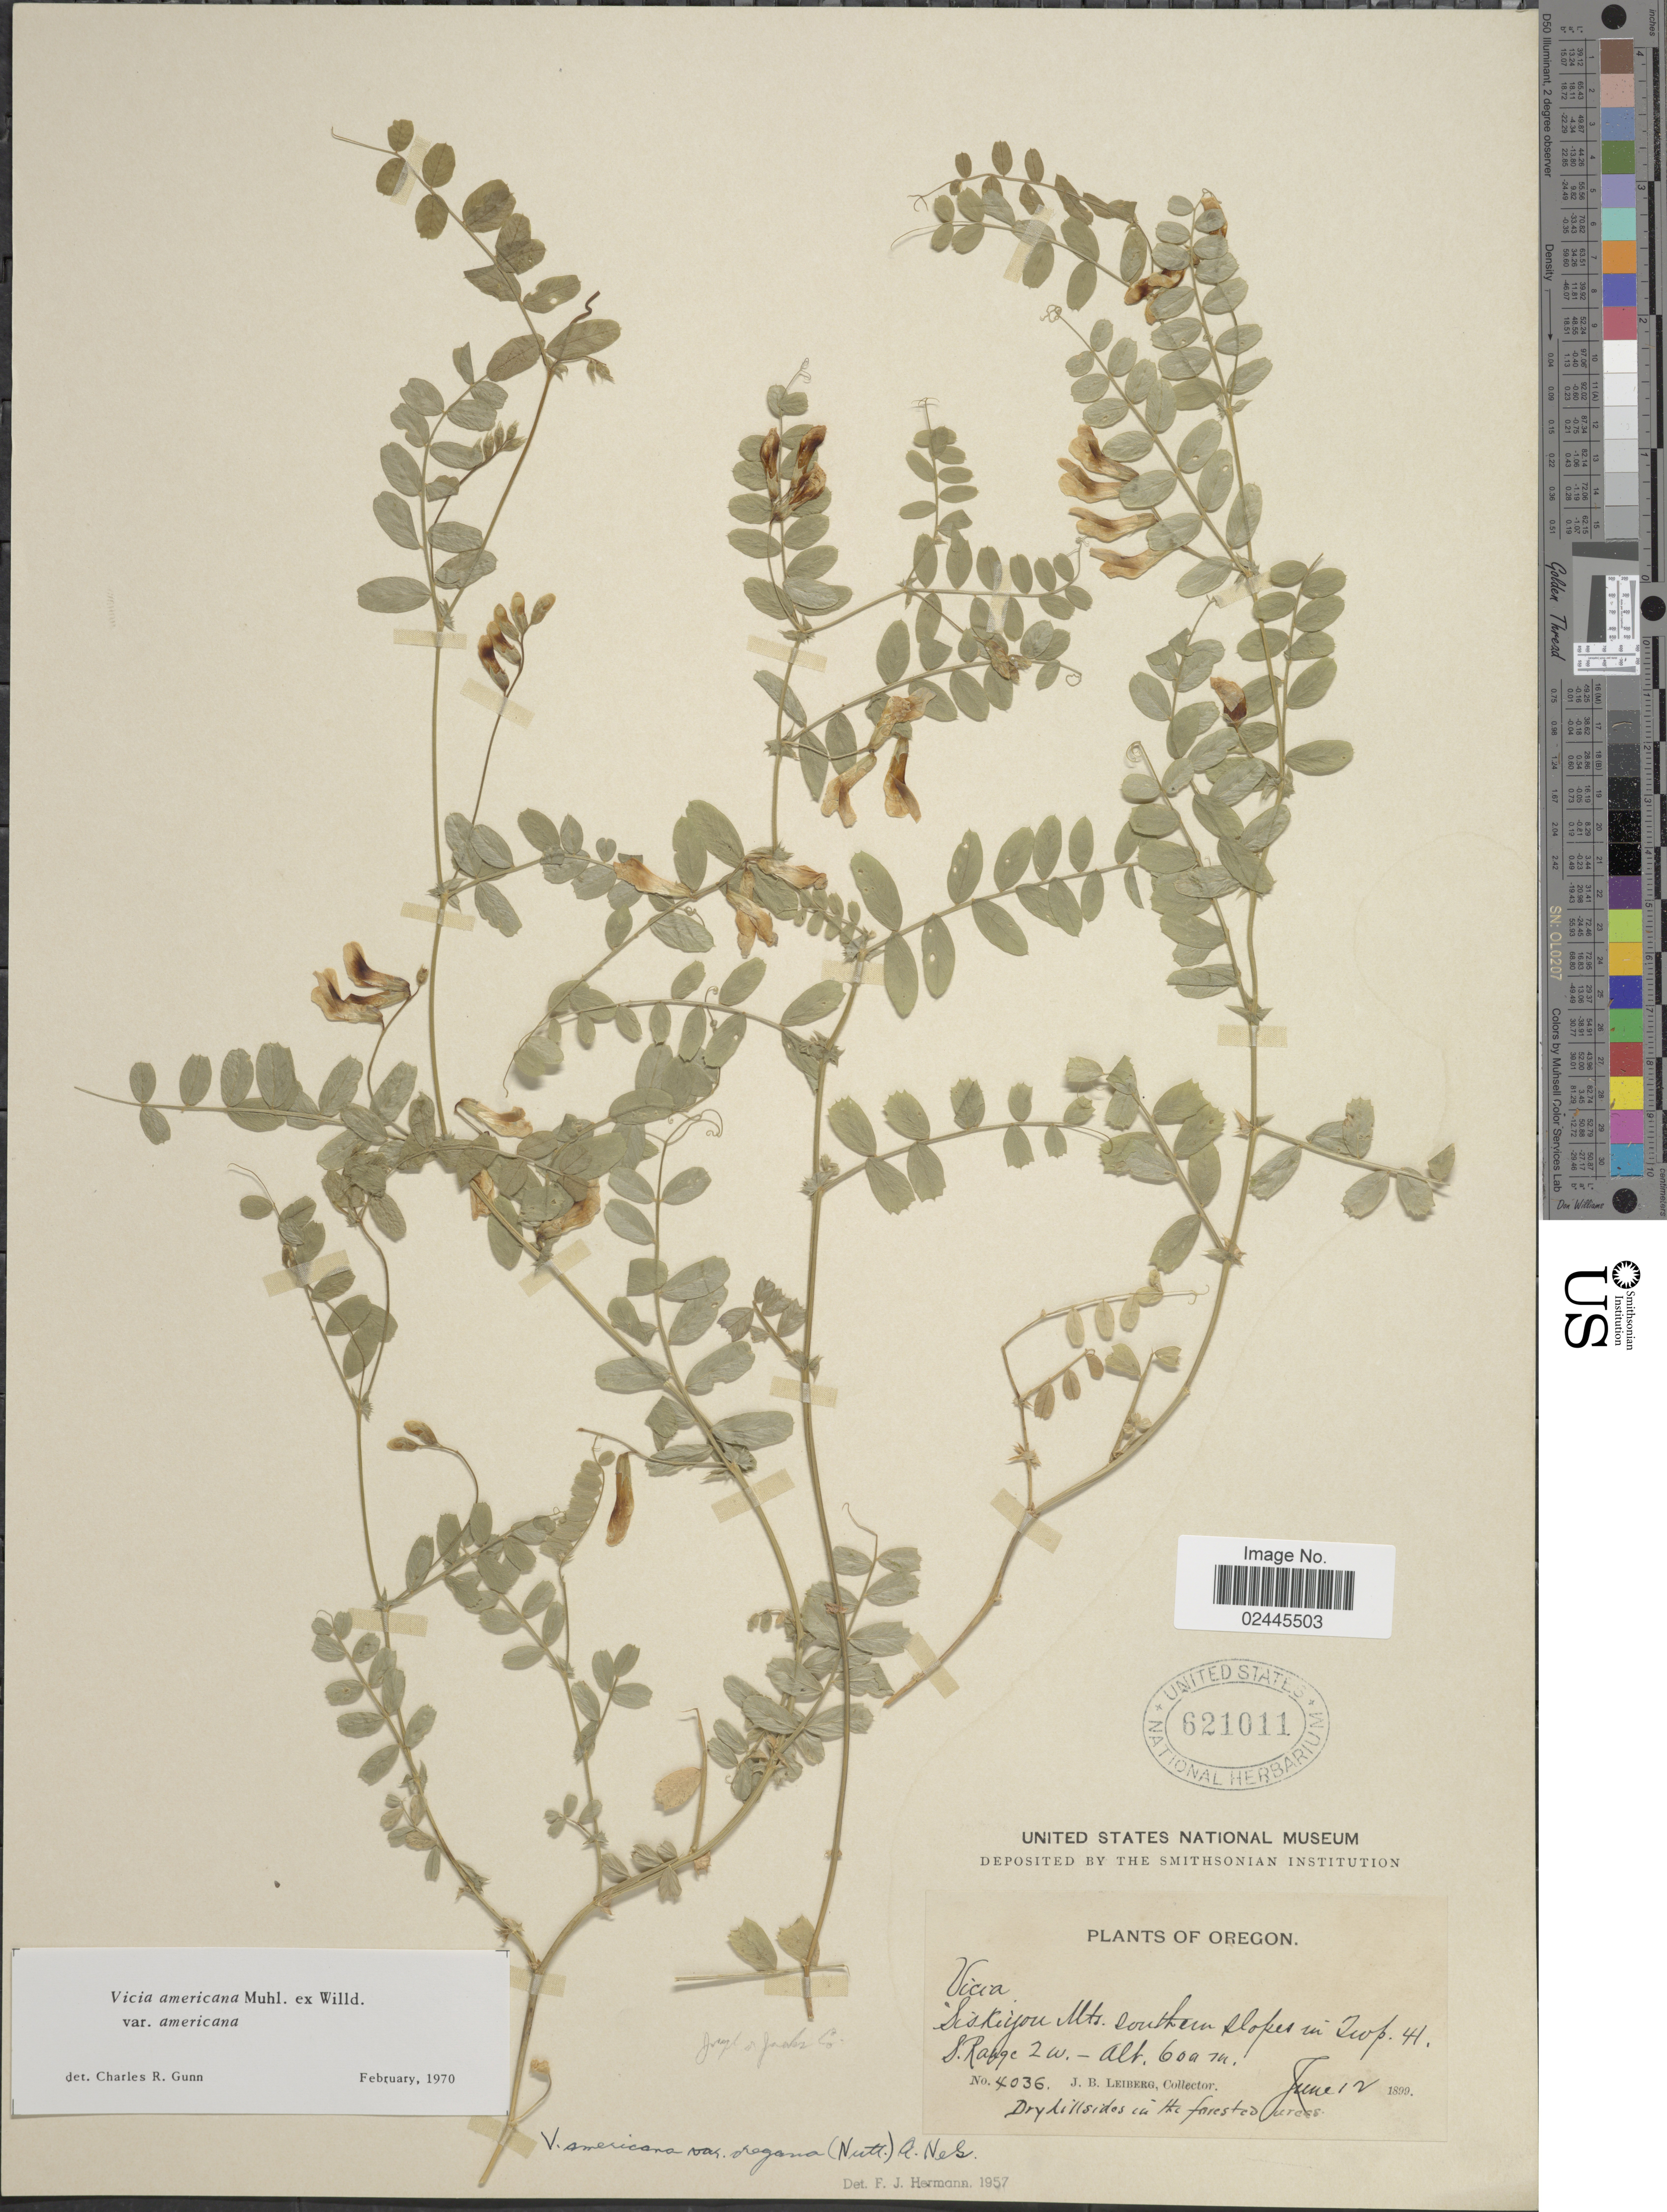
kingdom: Plantae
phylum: Tracheophyta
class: Magnoliopsida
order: Fabales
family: Fabaceae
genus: Vicia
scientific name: Vicia americana var. americana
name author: Muhl. ex Willd.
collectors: J. B. Leiberg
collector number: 4036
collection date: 1899-06-12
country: United States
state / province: Oregon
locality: Siskiyou Mts. southern slopes in Twp. 41. S. Range 2W, dry hillsides in the forested areas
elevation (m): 600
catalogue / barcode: US 621011